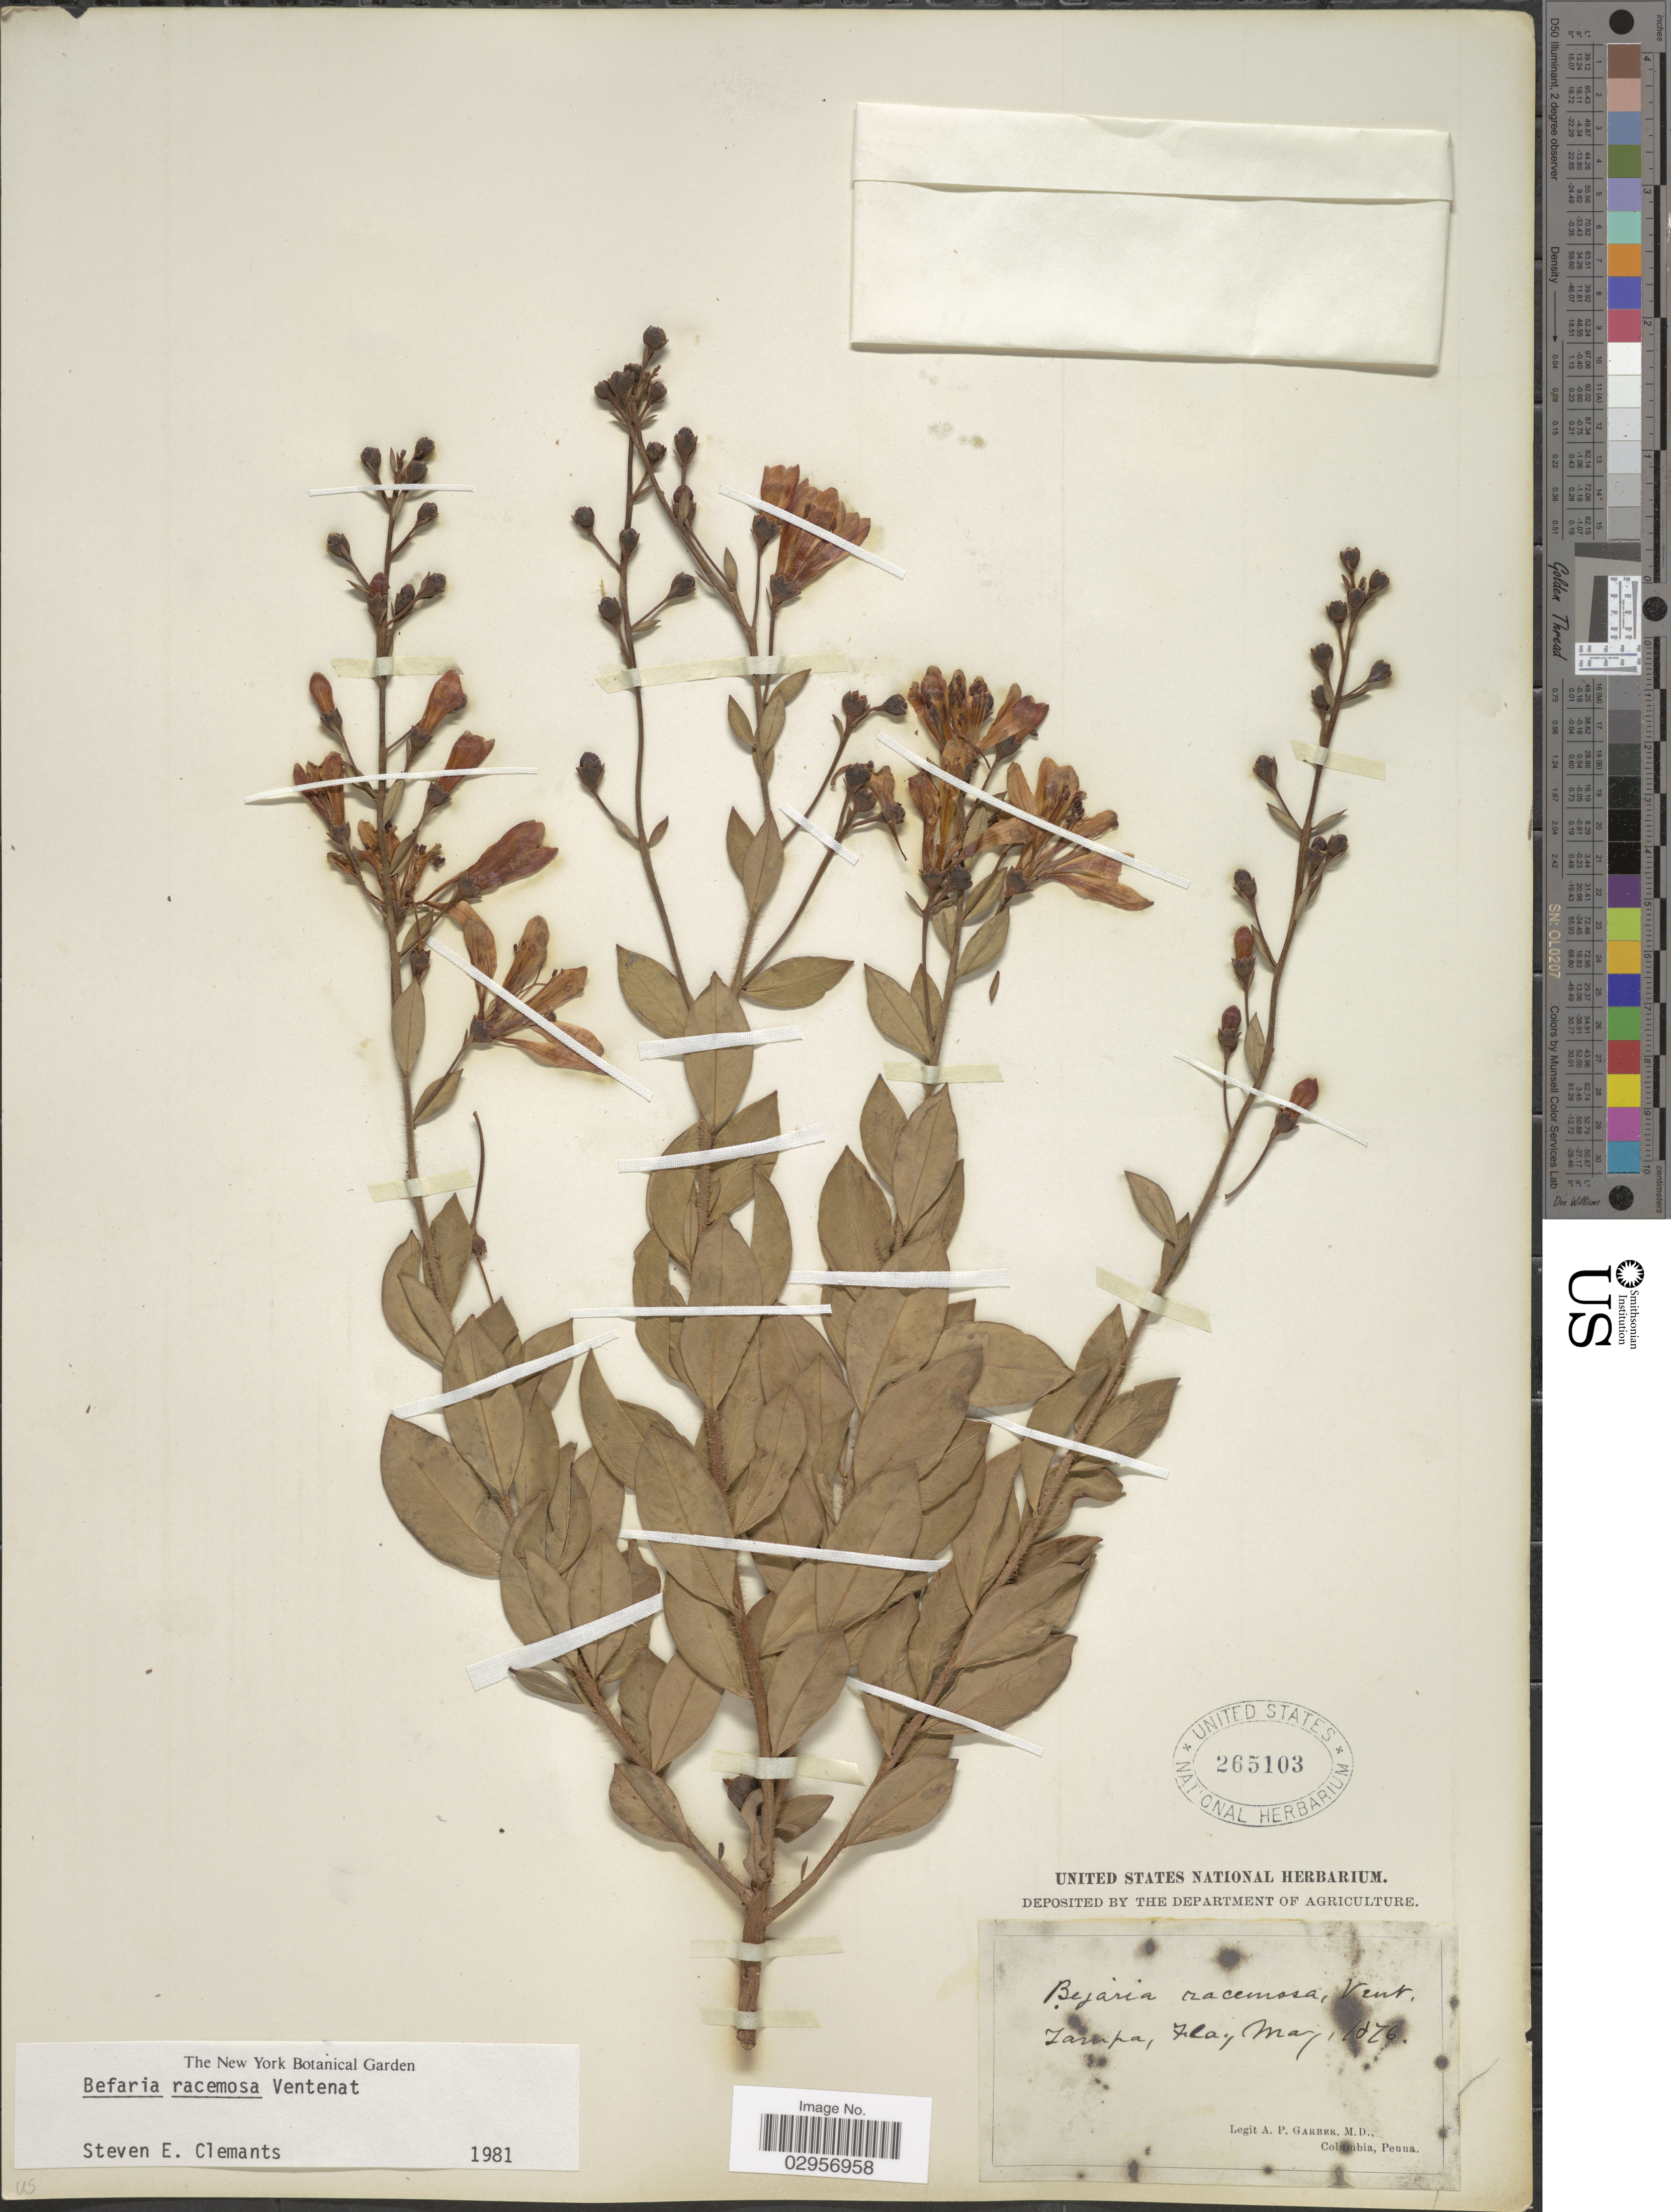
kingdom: Plantae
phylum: Tracheophyta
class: Magnoliopsida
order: Ericales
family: Ericaceae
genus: Bejaria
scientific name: Bejaria racemosa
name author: Vent.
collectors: A. P. Garber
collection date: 1876-05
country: United States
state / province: Florida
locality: Tampa, Fla.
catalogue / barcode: US 265103